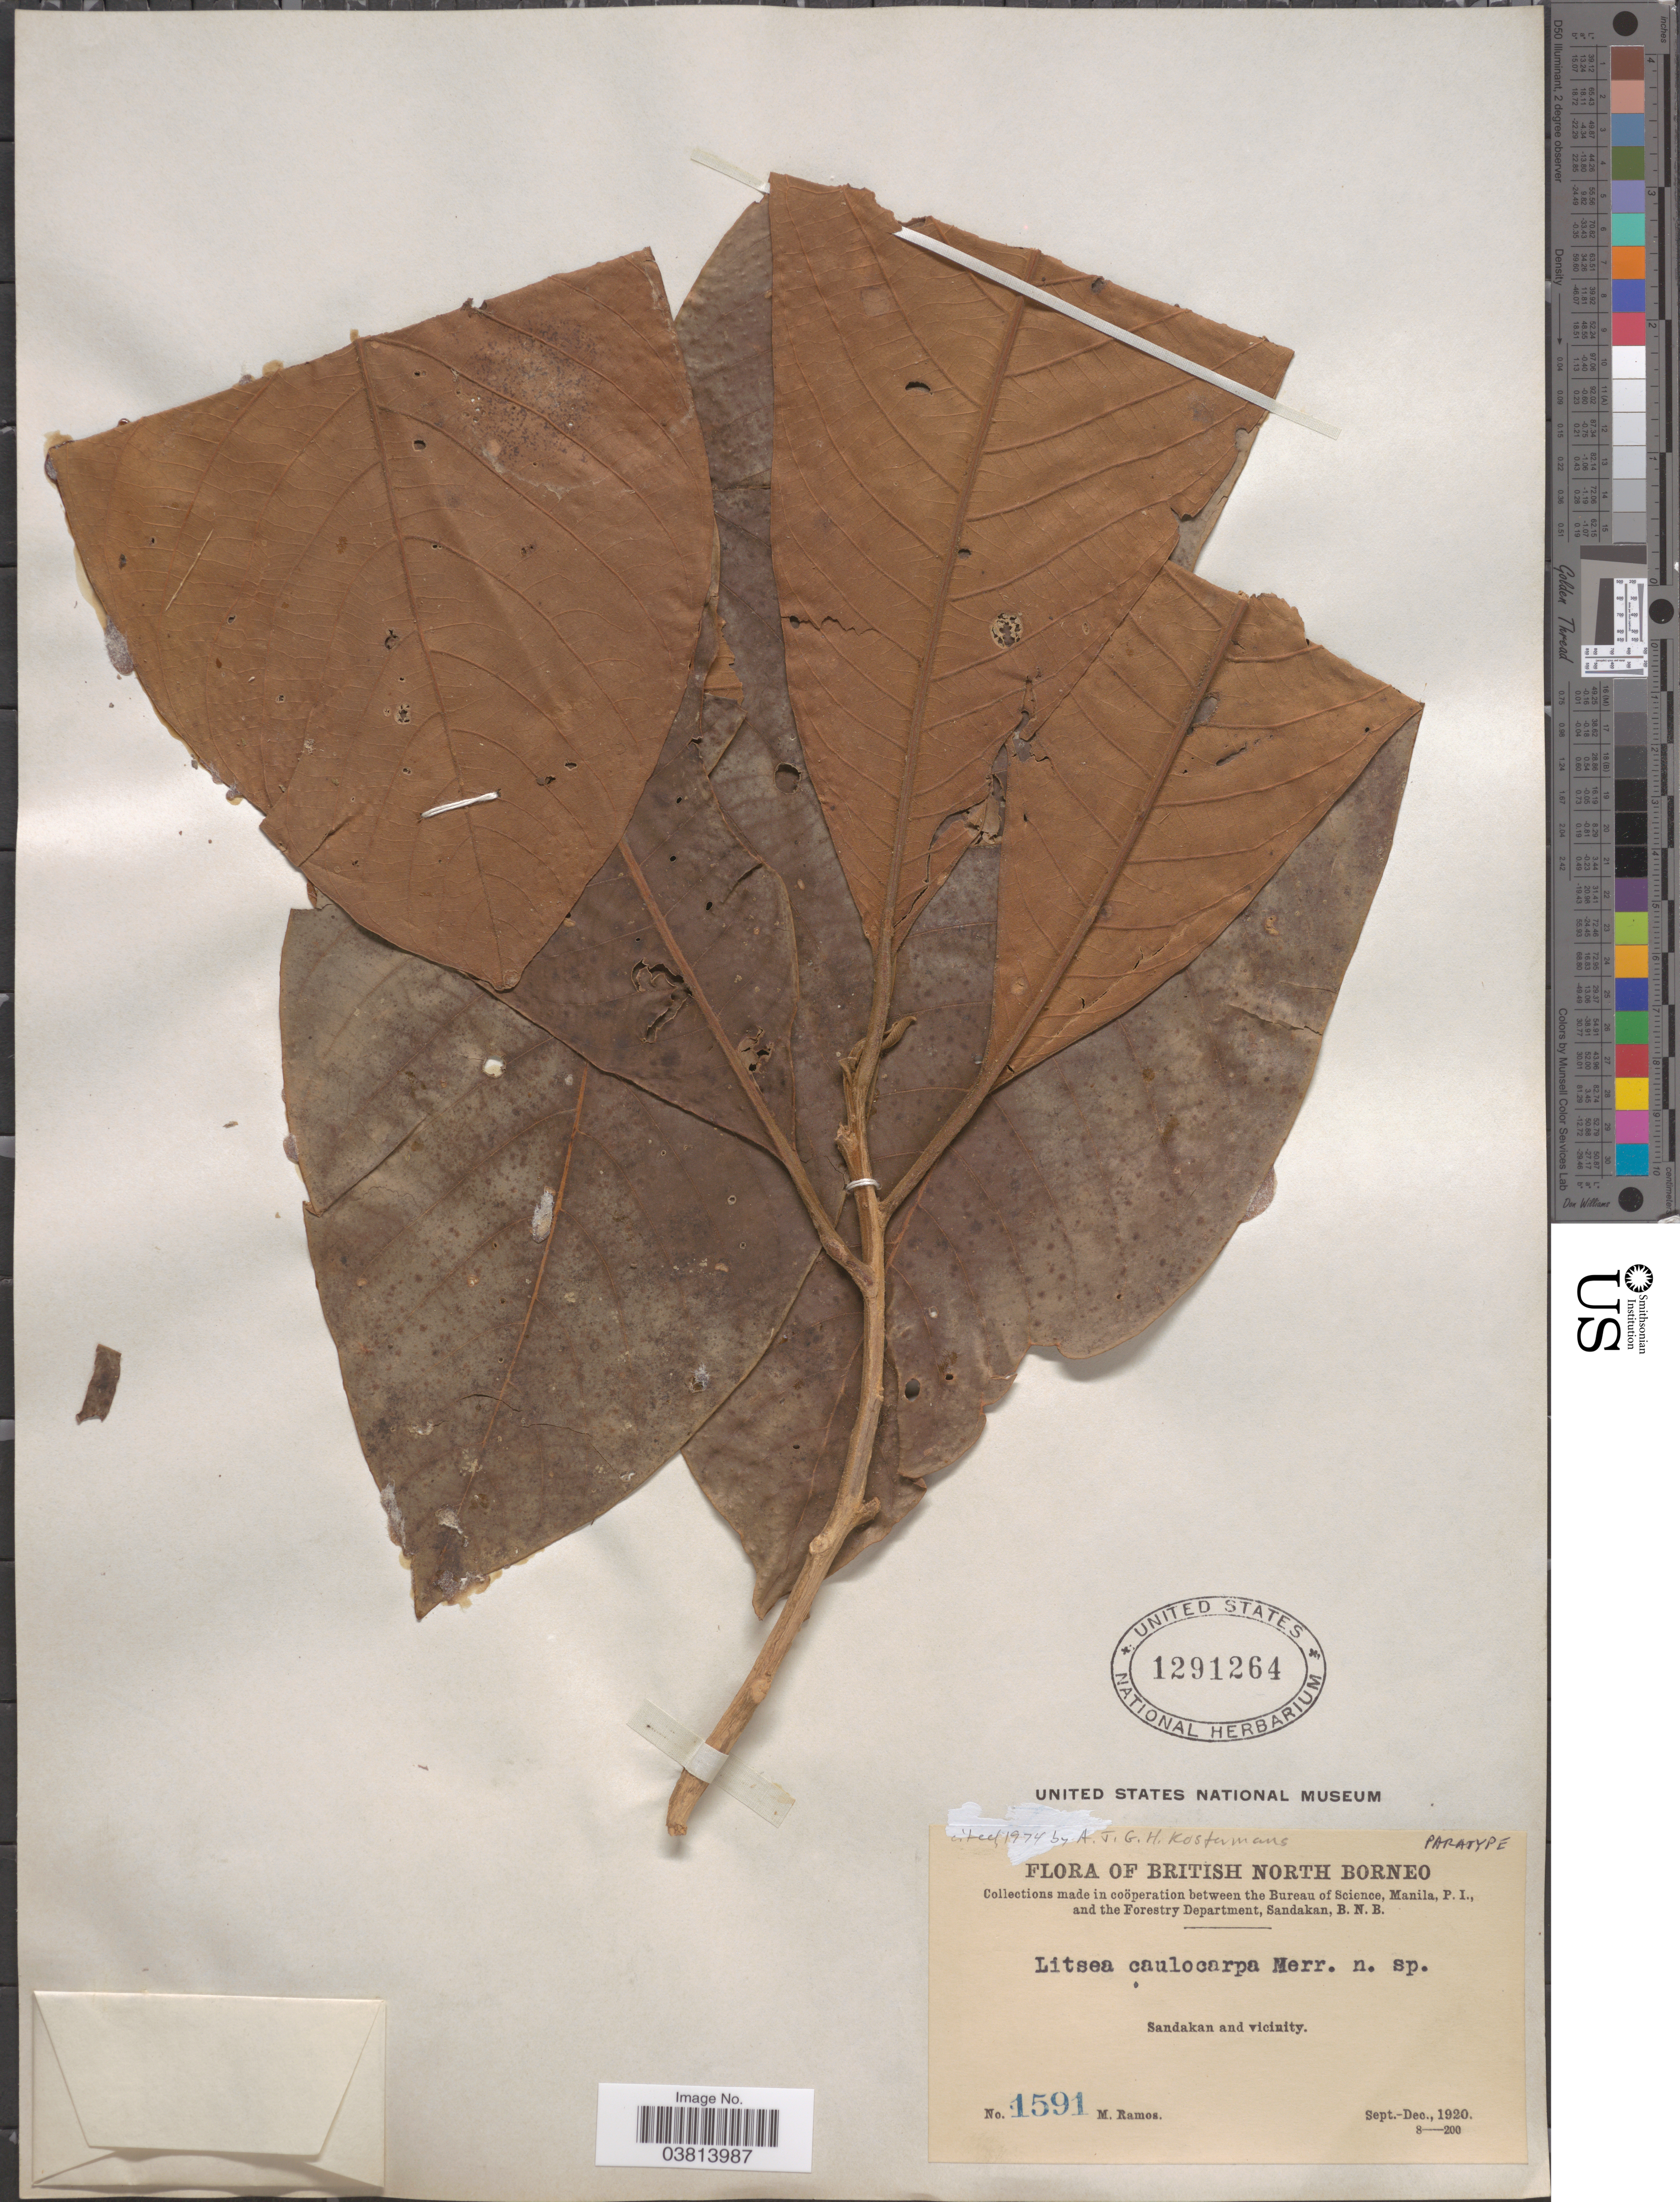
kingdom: Plantae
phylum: Tracheophyta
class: Magnoliopsida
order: Laurales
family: Lauraceae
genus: Litsea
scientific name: Litsea caulocarpa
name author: Merr.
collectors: M. Ramos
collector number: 1591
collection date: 1920-09/1920-12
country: Malaysia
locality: British North Borneo. Sandakan and vicinity.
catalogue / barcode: US 1291264